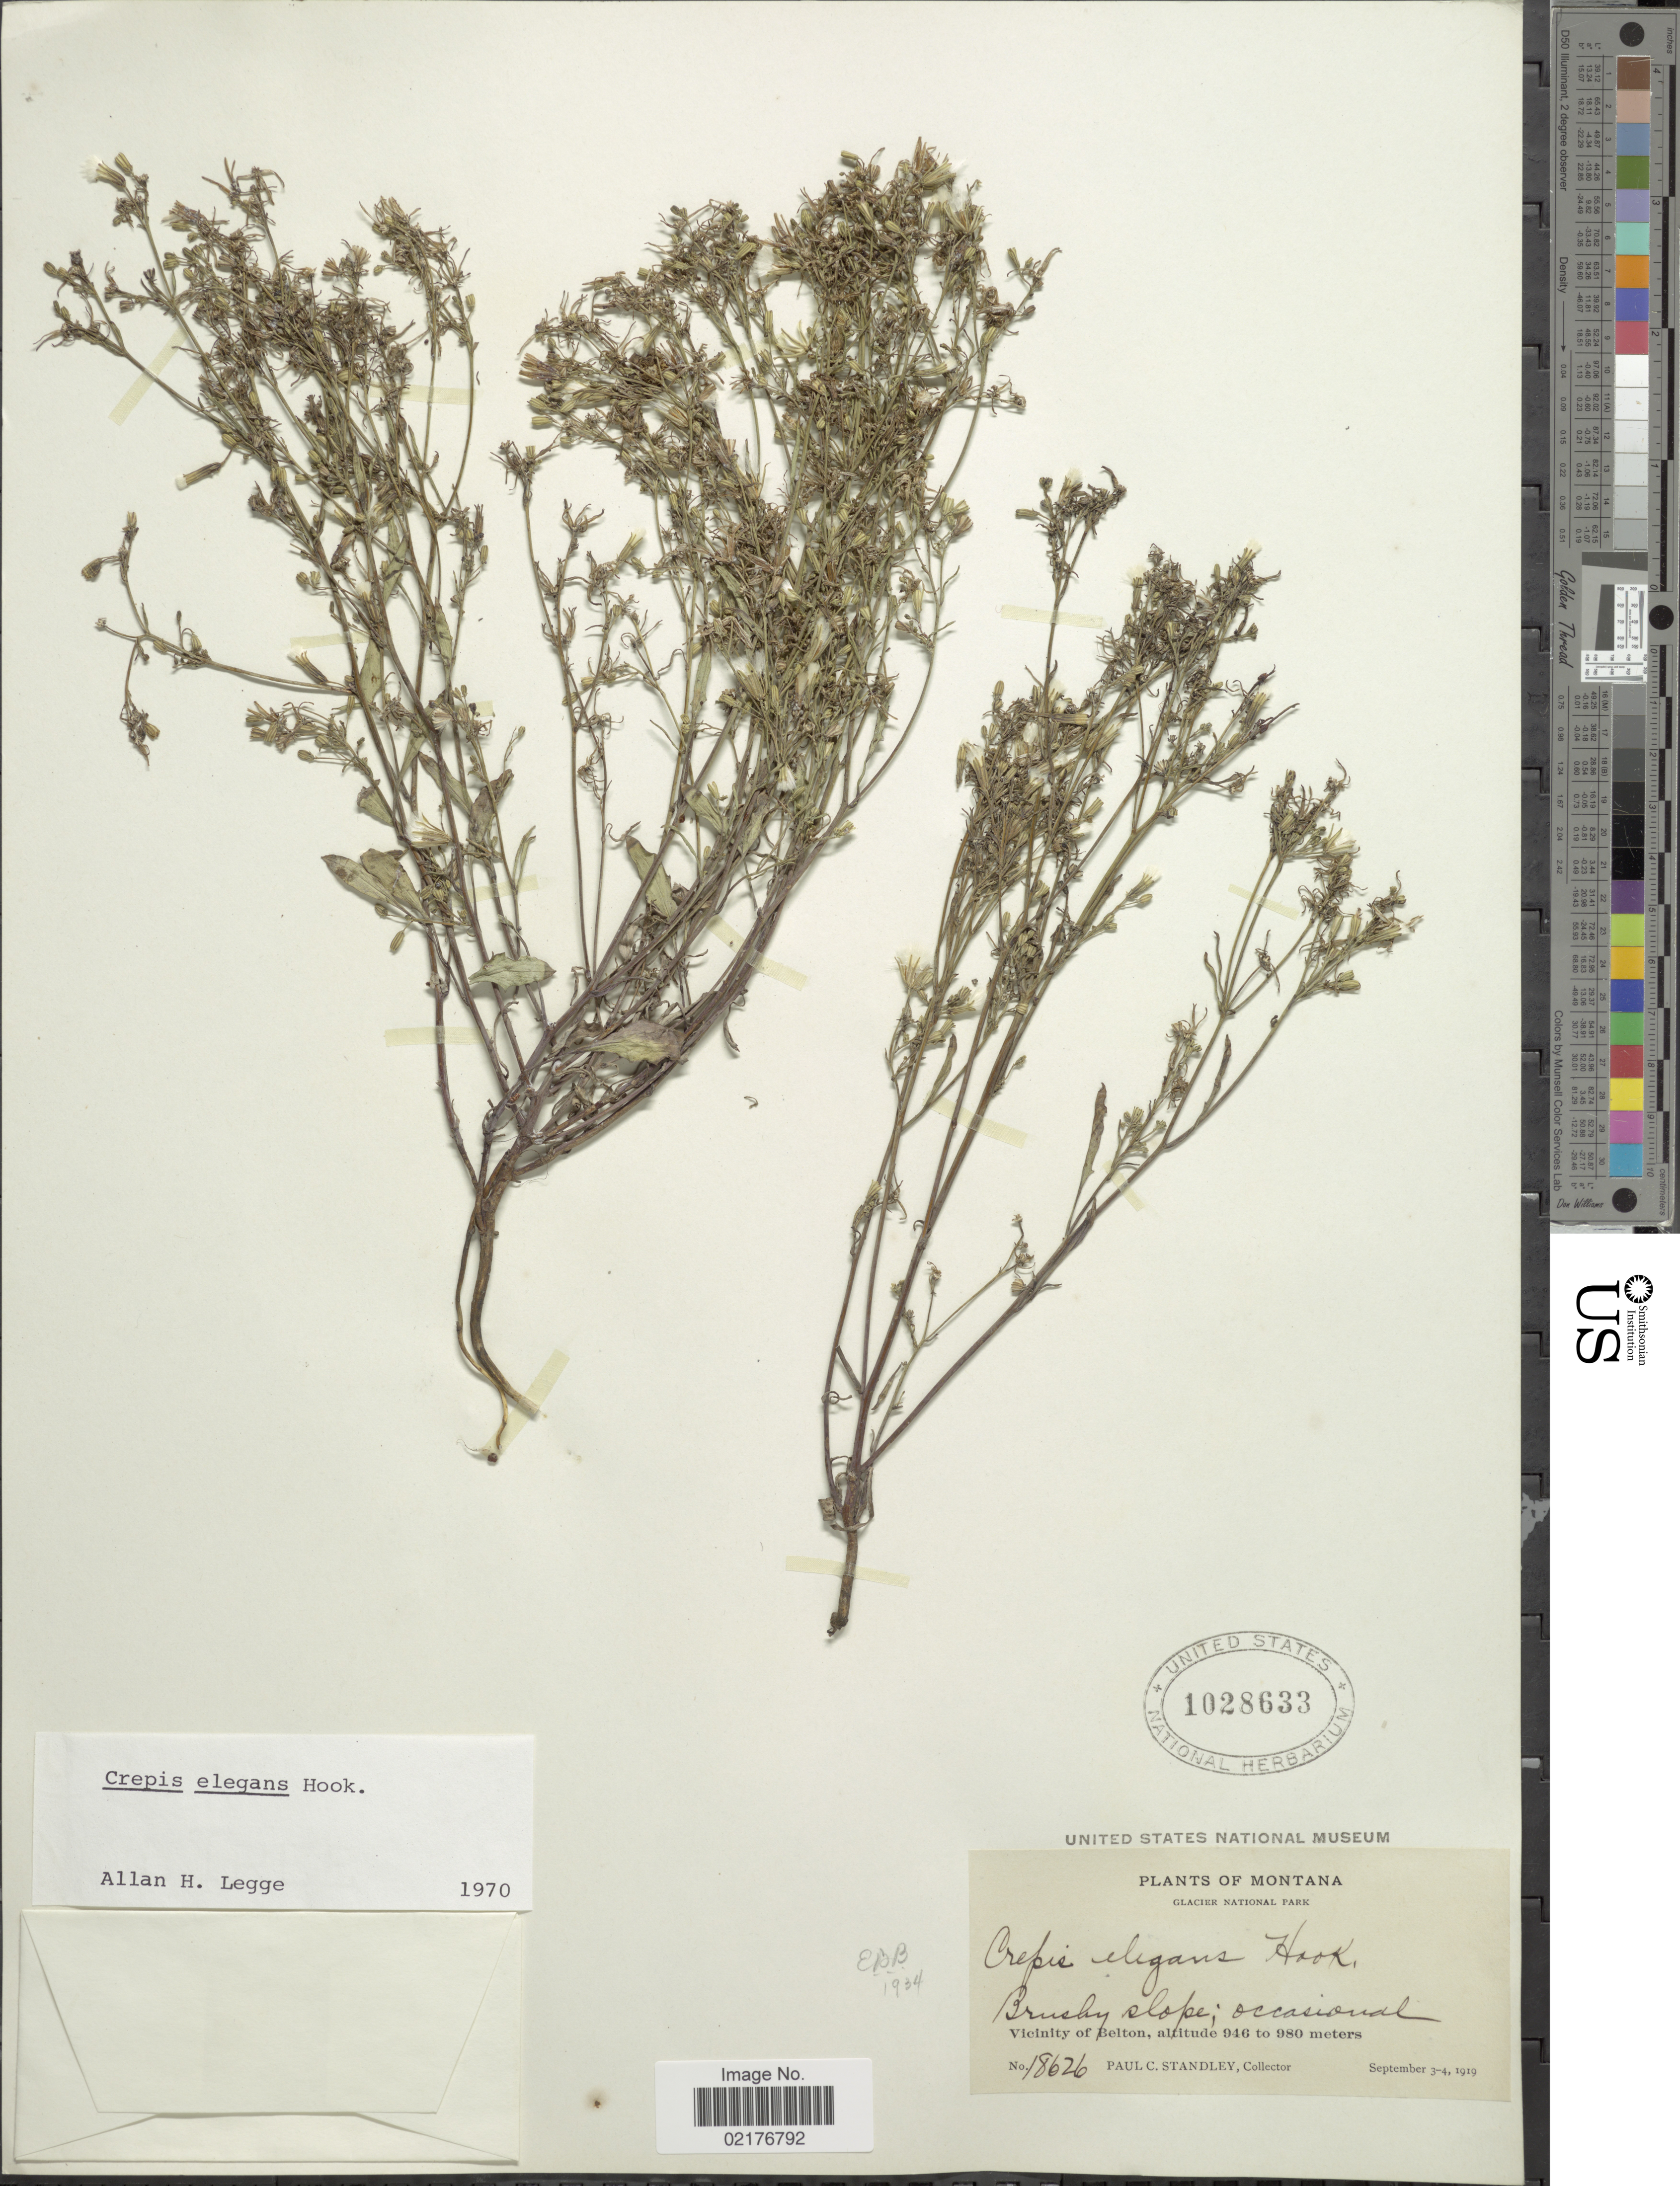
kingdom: Plantae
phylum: Tracheophyta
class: Magnoliopsida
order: Asterales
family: Asteraceae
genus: Askellia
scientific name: Askellia elegans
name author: (Hook.) W.A. Weber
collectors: P. C. Standley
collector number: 18626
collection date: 1919-09-03/1919-09-04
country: United States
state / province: Montana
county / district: Flathead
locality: Glacier National Park, Brushy slope, Vicinity of Belton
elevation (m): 946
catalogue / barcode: US 1028633